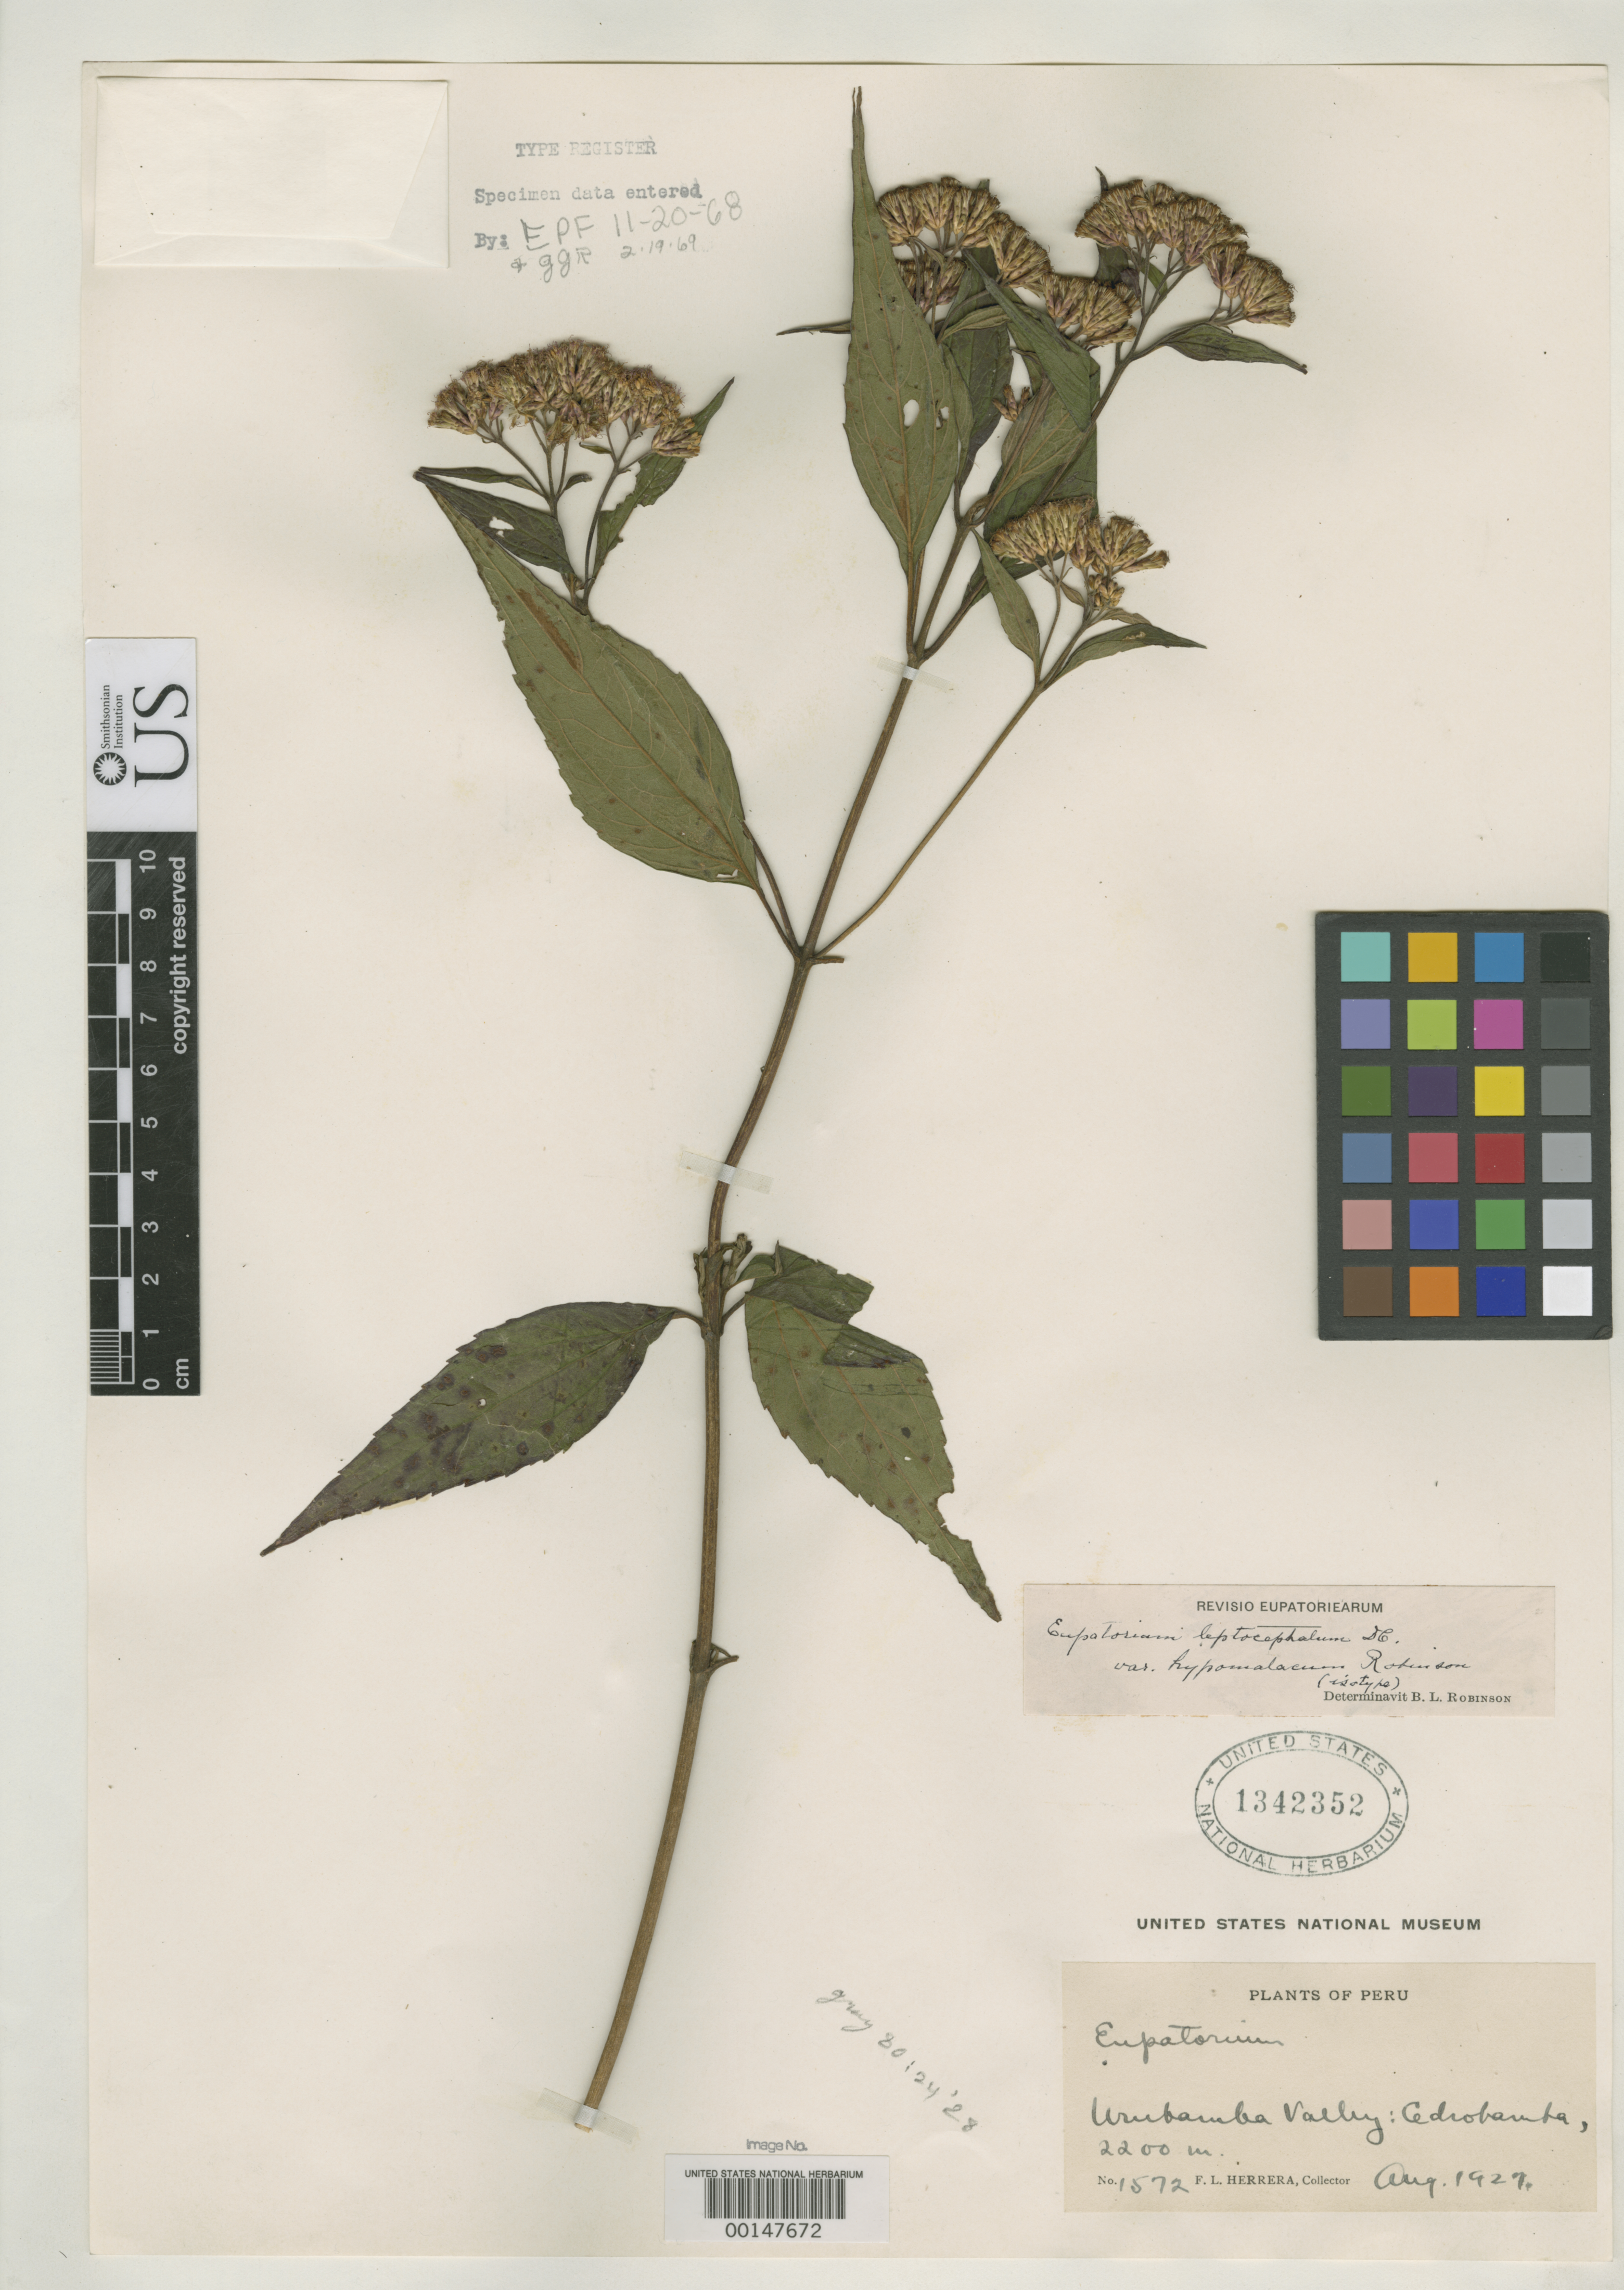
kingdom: Plantae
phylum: Tracheophyta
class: Magnoliopsida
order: Asterales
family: Asteraceae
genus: Eupatorium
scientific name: Eupatorium leptocephalum var. hypomalacum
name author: Rob.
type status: Isotype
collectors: F. L. Herrera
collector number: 1572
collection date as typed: Aug 1927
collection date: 1927-08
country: Peru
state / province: Cusco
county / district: La Convención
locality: Cedrobamba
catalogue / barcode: US 1342352